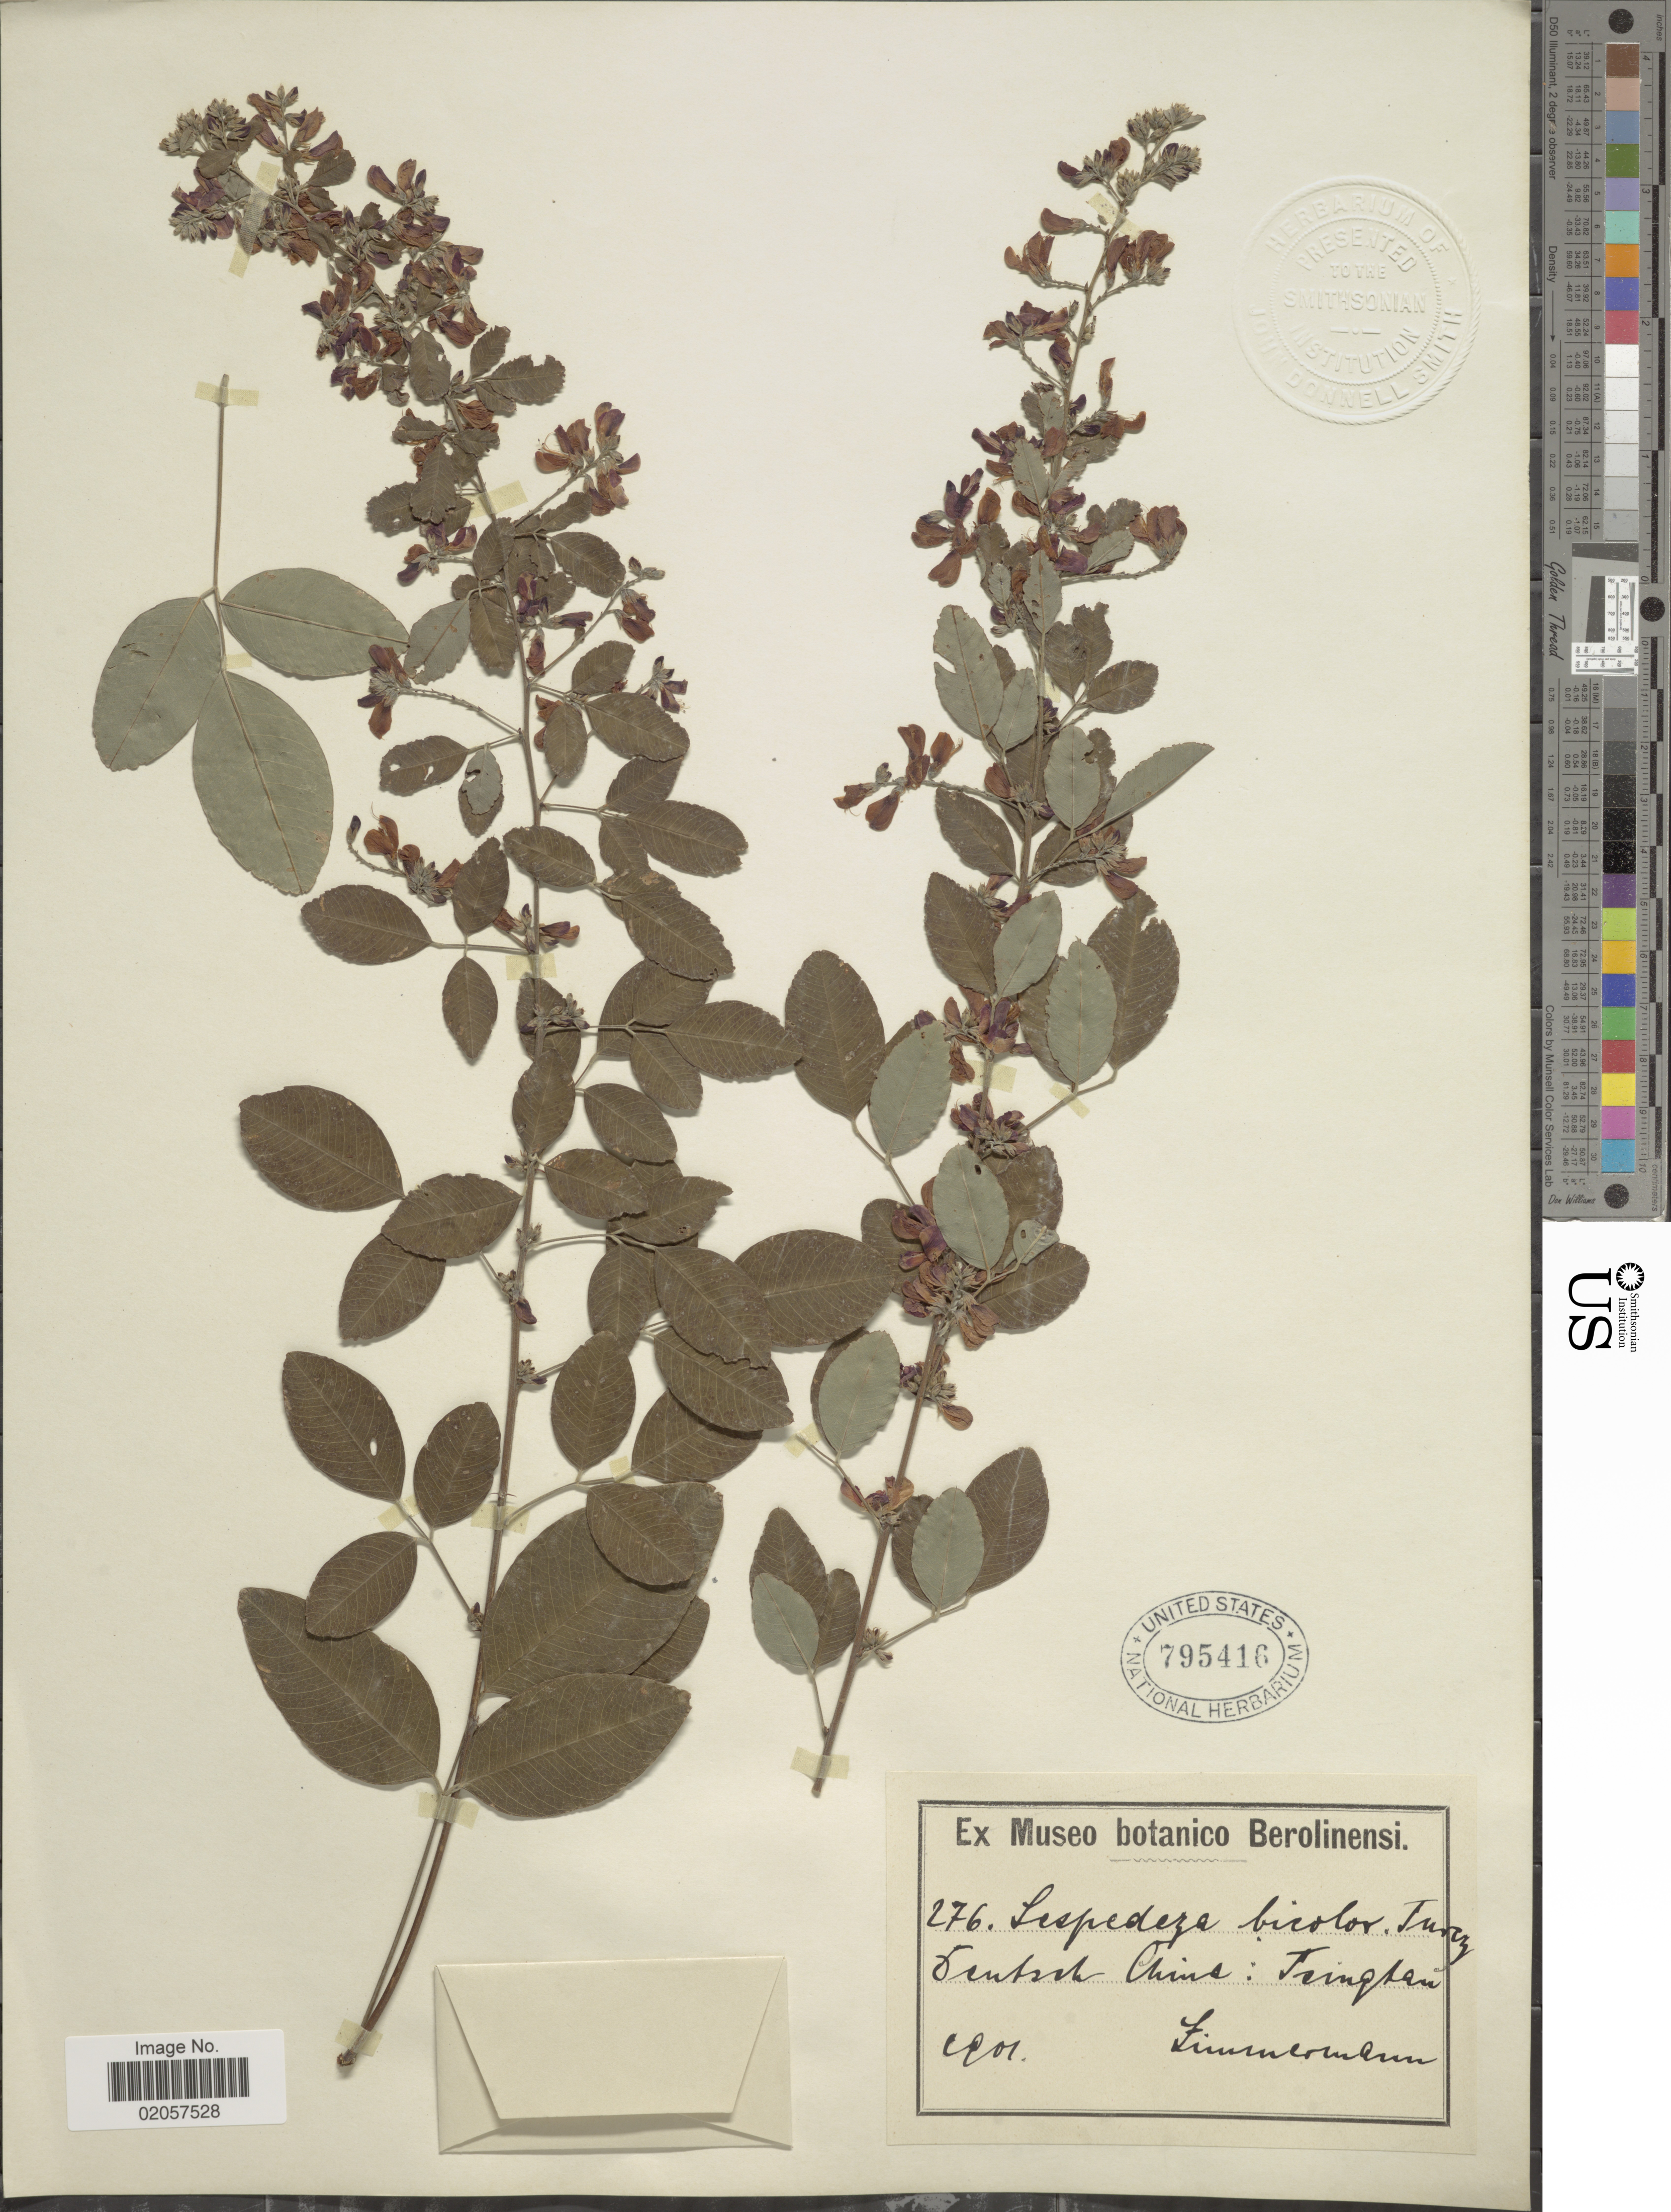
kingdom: Plantae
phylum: Tracheophyta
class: Magnoliopsida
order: Fabales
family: Fabaceae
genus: Lespedeza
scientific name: Lespedeza bicolor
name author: Turcz.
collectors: -. Zimmermann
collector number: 276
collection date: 1901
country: China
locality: Deutch China: Tsinghan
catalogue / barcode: US 795416